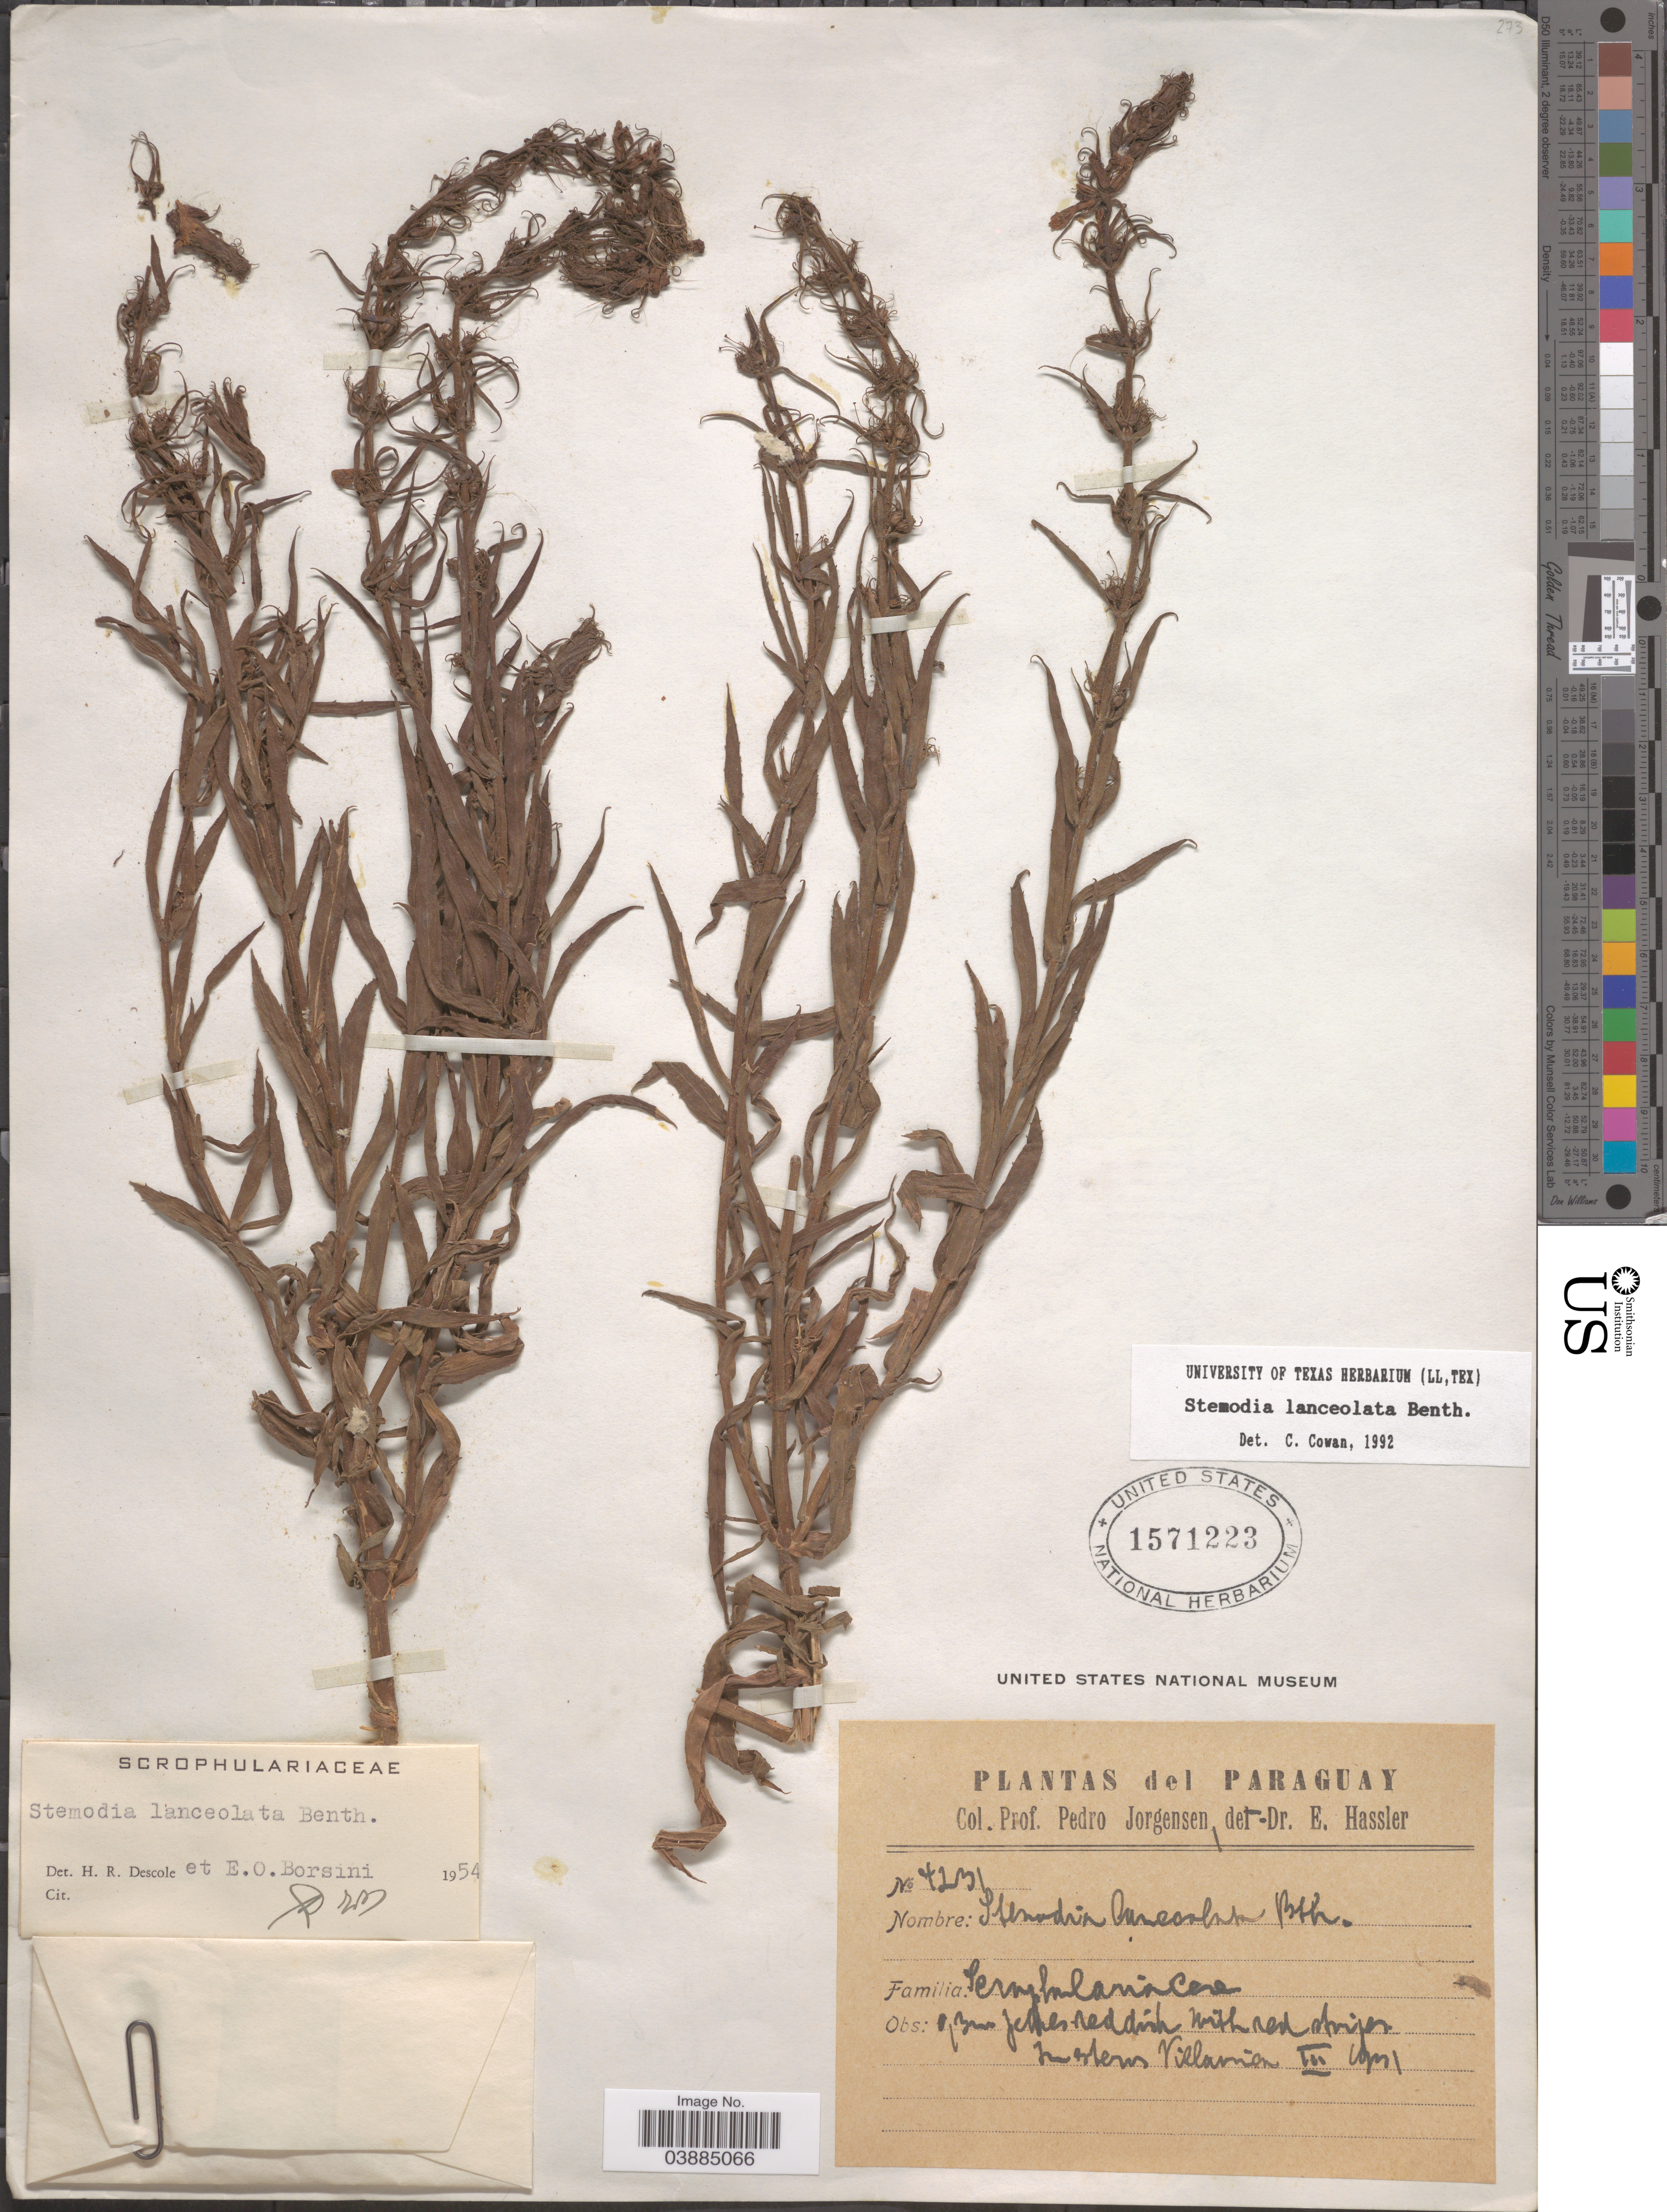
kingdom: Plantae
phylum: Tracheophyta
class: Magnoliopsida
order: Lamiales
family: Plantaginaceae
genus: Stemodia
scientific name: Stemodia lanceolata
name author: Benth.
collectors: P. Jörgensen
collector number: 4231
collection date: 1931-03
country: Paraguay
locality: In steros Villarrica.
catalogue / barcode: US 1571223